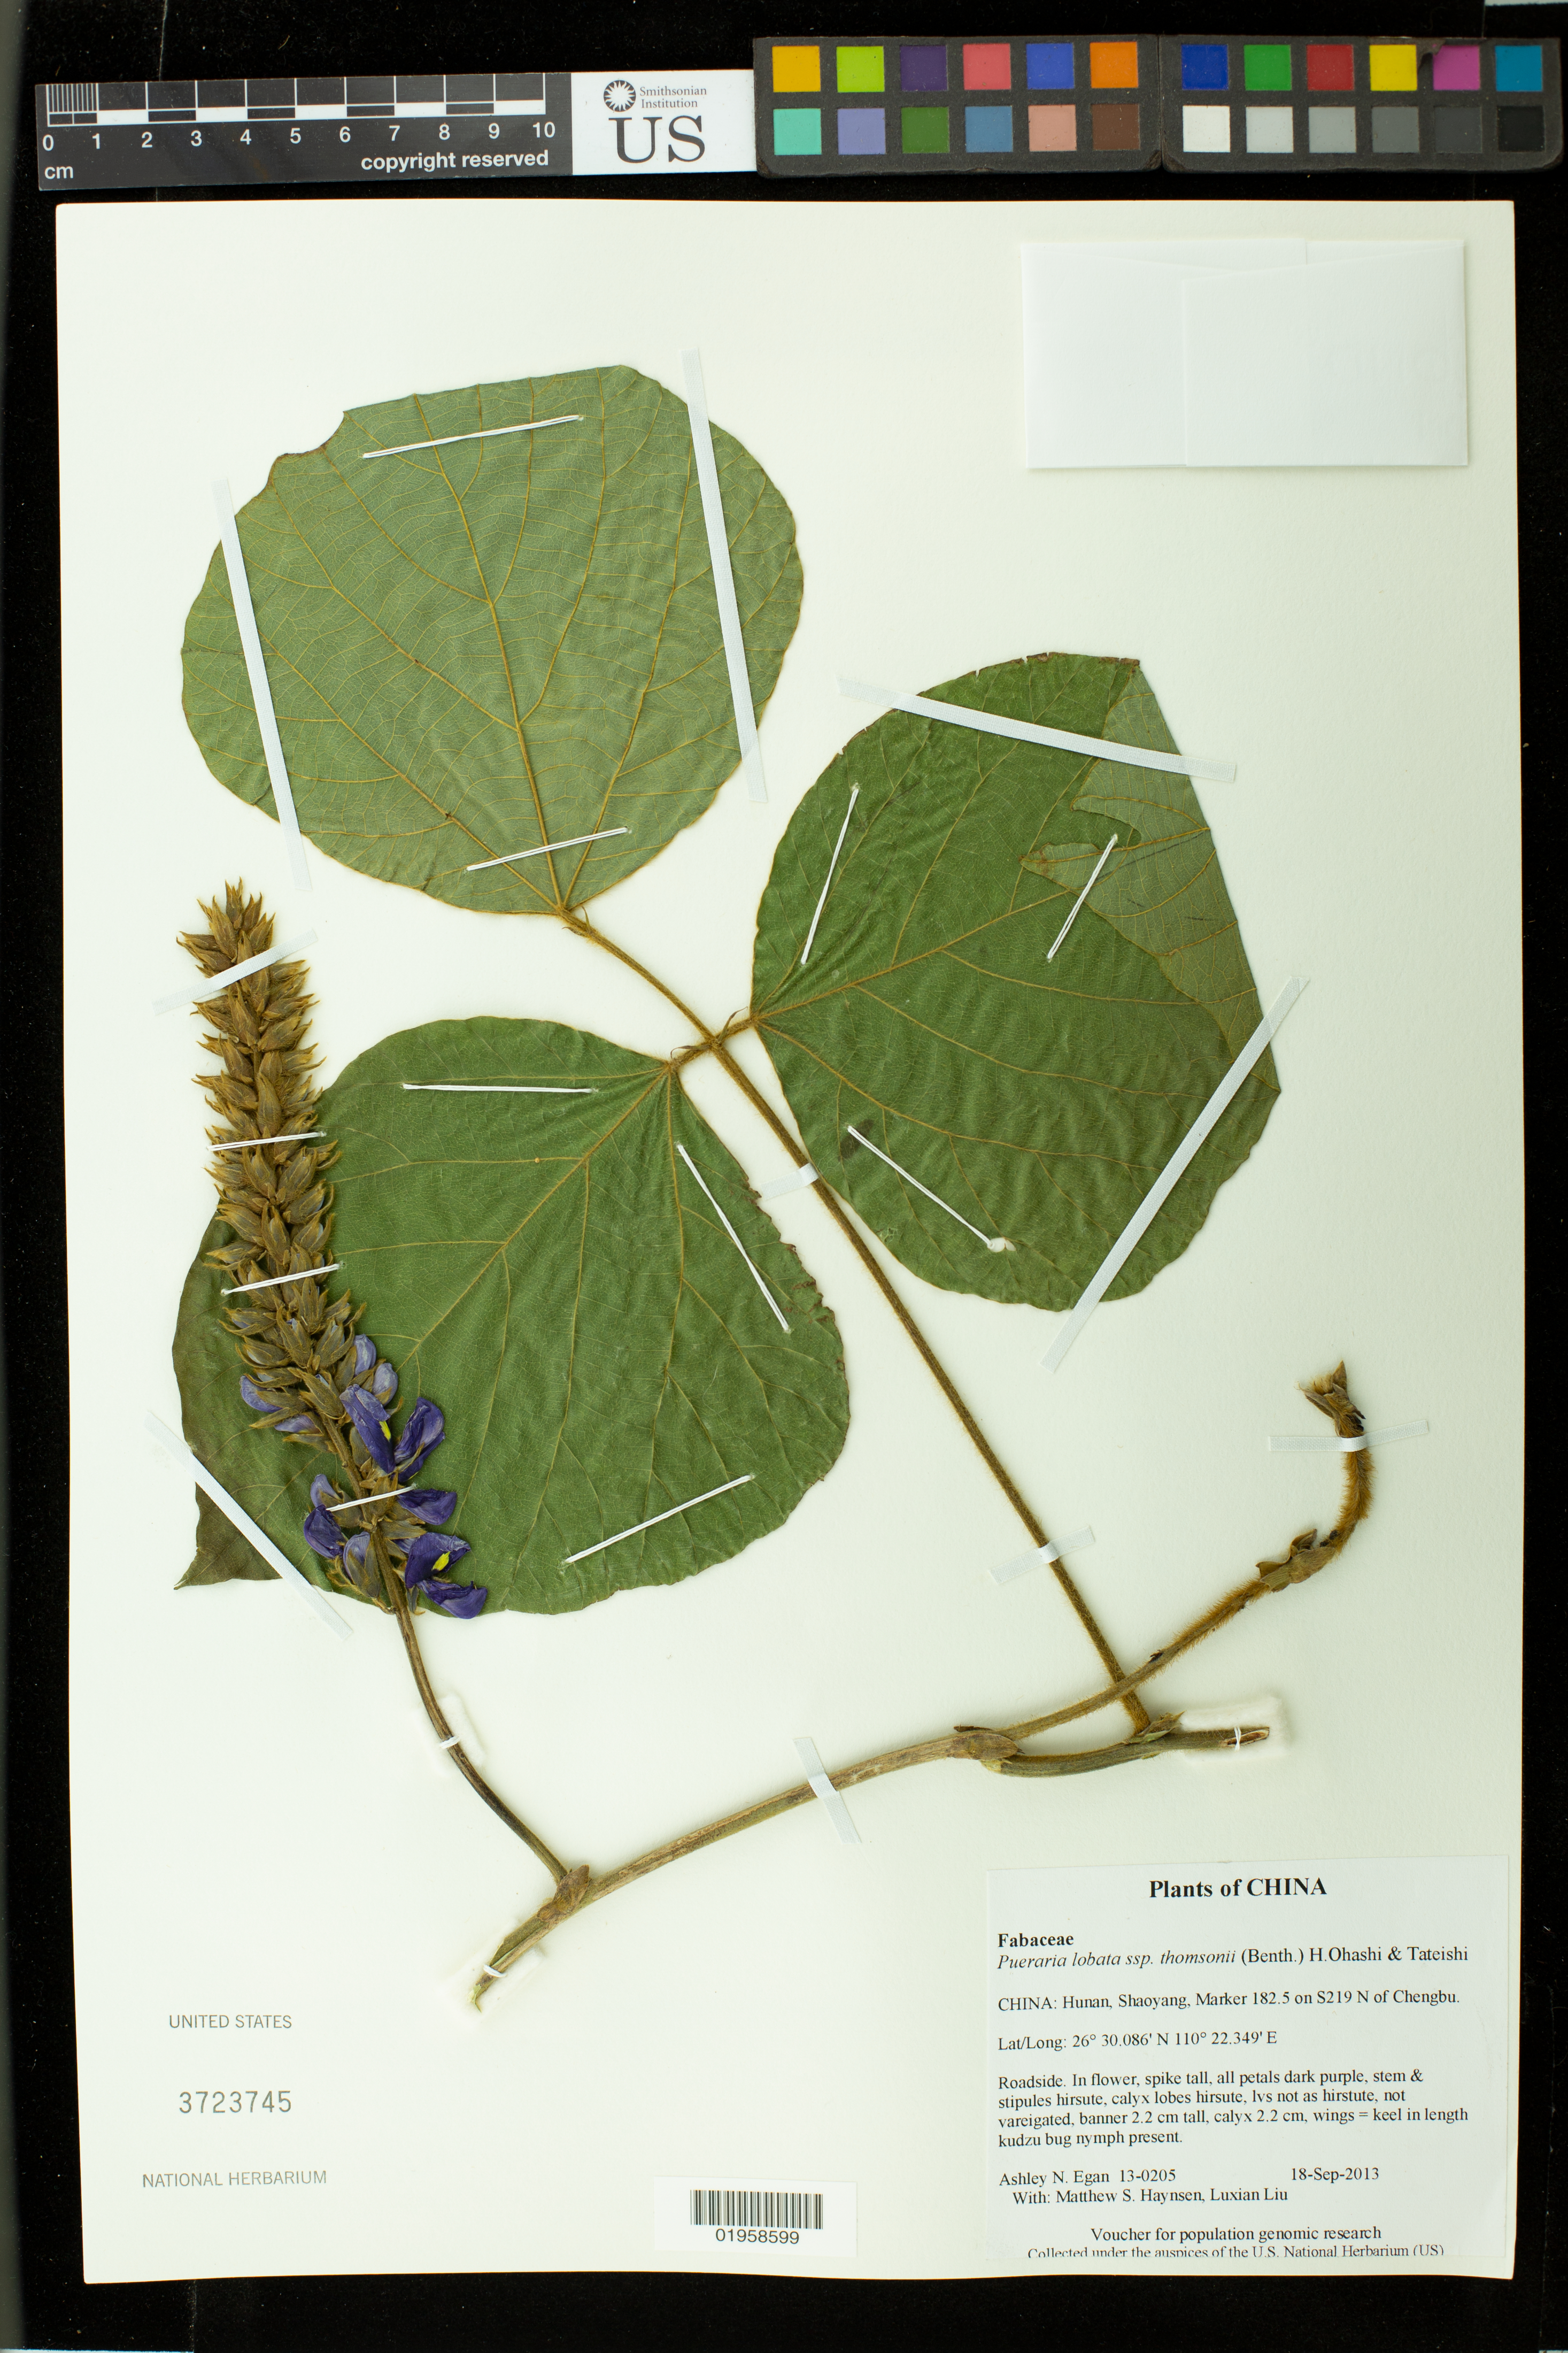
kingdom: Plantae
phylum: Tracheophyta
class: Magnoliopsida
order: Fabales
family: Fabaceae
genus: Pueraria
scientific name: Pueraria lobata subsp. thomsonii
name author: (Benth.) H. Ohashi & Tateishi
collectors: A. N. Egan, M. Hansen & L. Liu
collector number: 13-0205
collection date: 2013-09-18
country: China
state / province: Hunan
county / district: Shaoyang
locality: Marker 182.5 on S219 N of Chengbu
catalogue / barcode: US 3723745